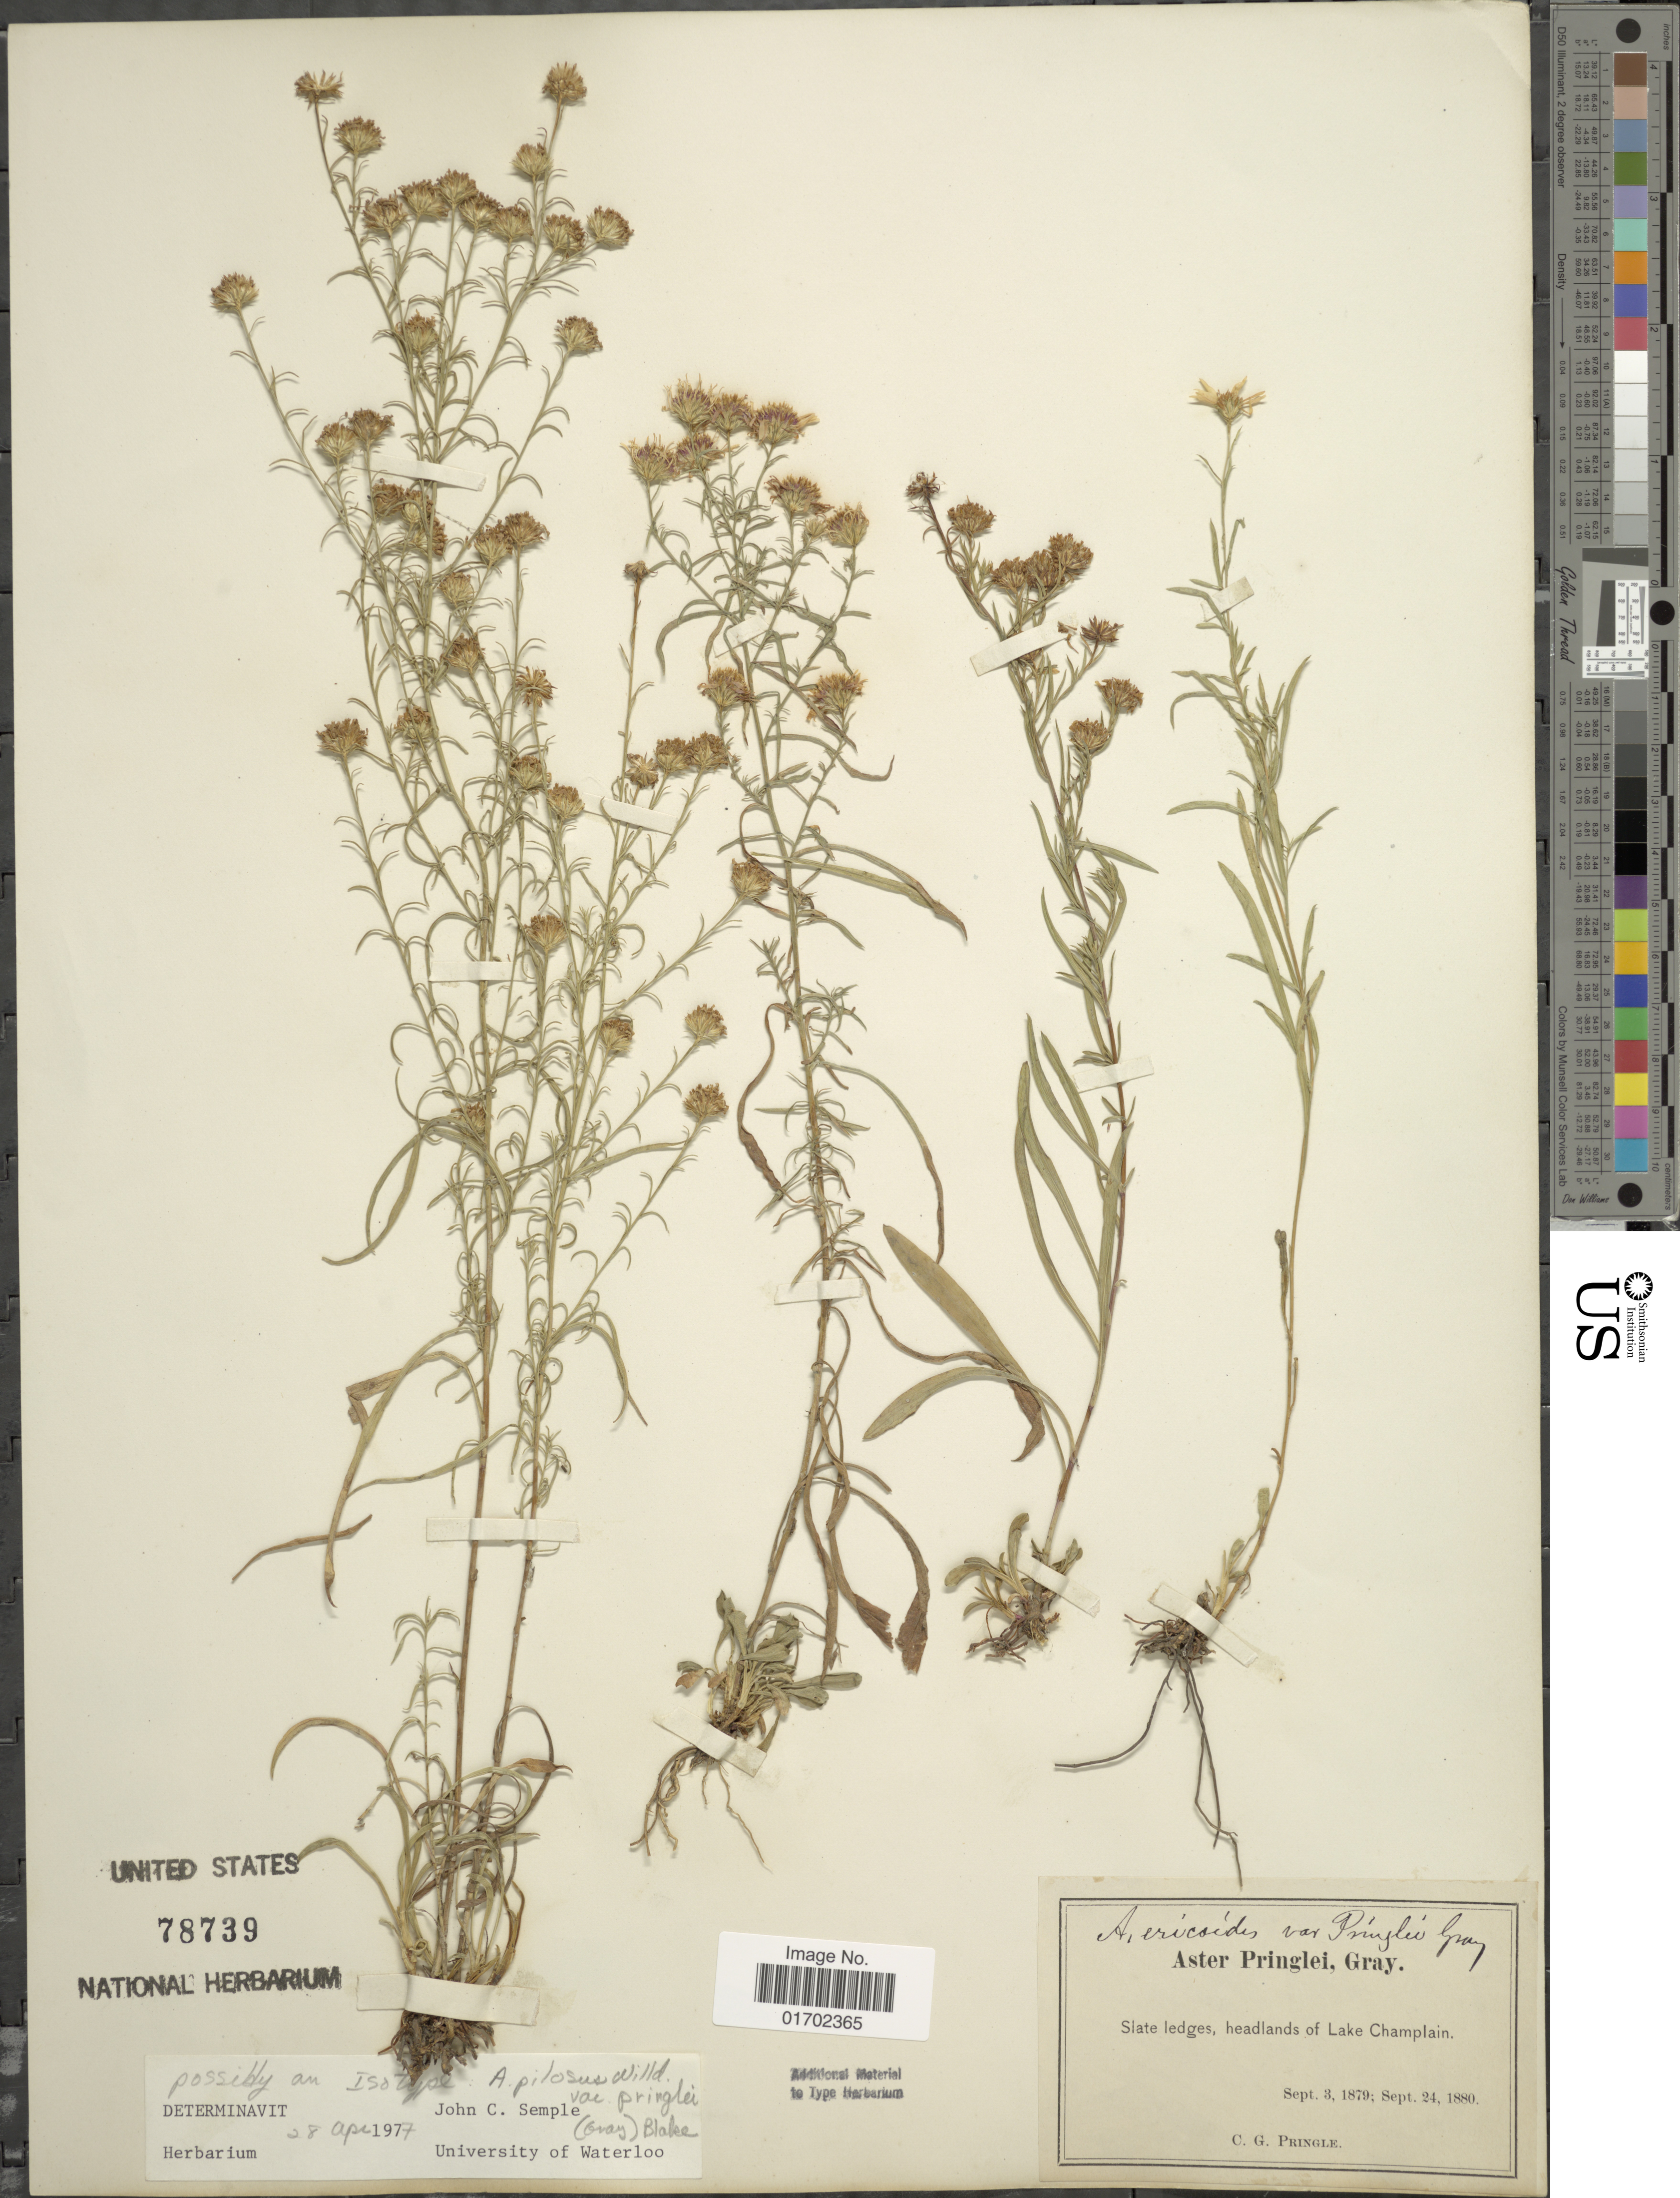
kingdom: Plantae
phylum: Tracheophyta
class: Magnoliopsida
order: Asterales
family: Asteraceae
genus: Symphyotrichum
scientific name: Symphyotrichum pilosum var. pringlei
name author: (A. Gray) G.L. Nesom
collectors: C. G. Pringle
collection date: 1879-09-03/1880-09-24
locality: Slate ledges, headlands of Lake Champlain.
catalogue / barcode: US 78739